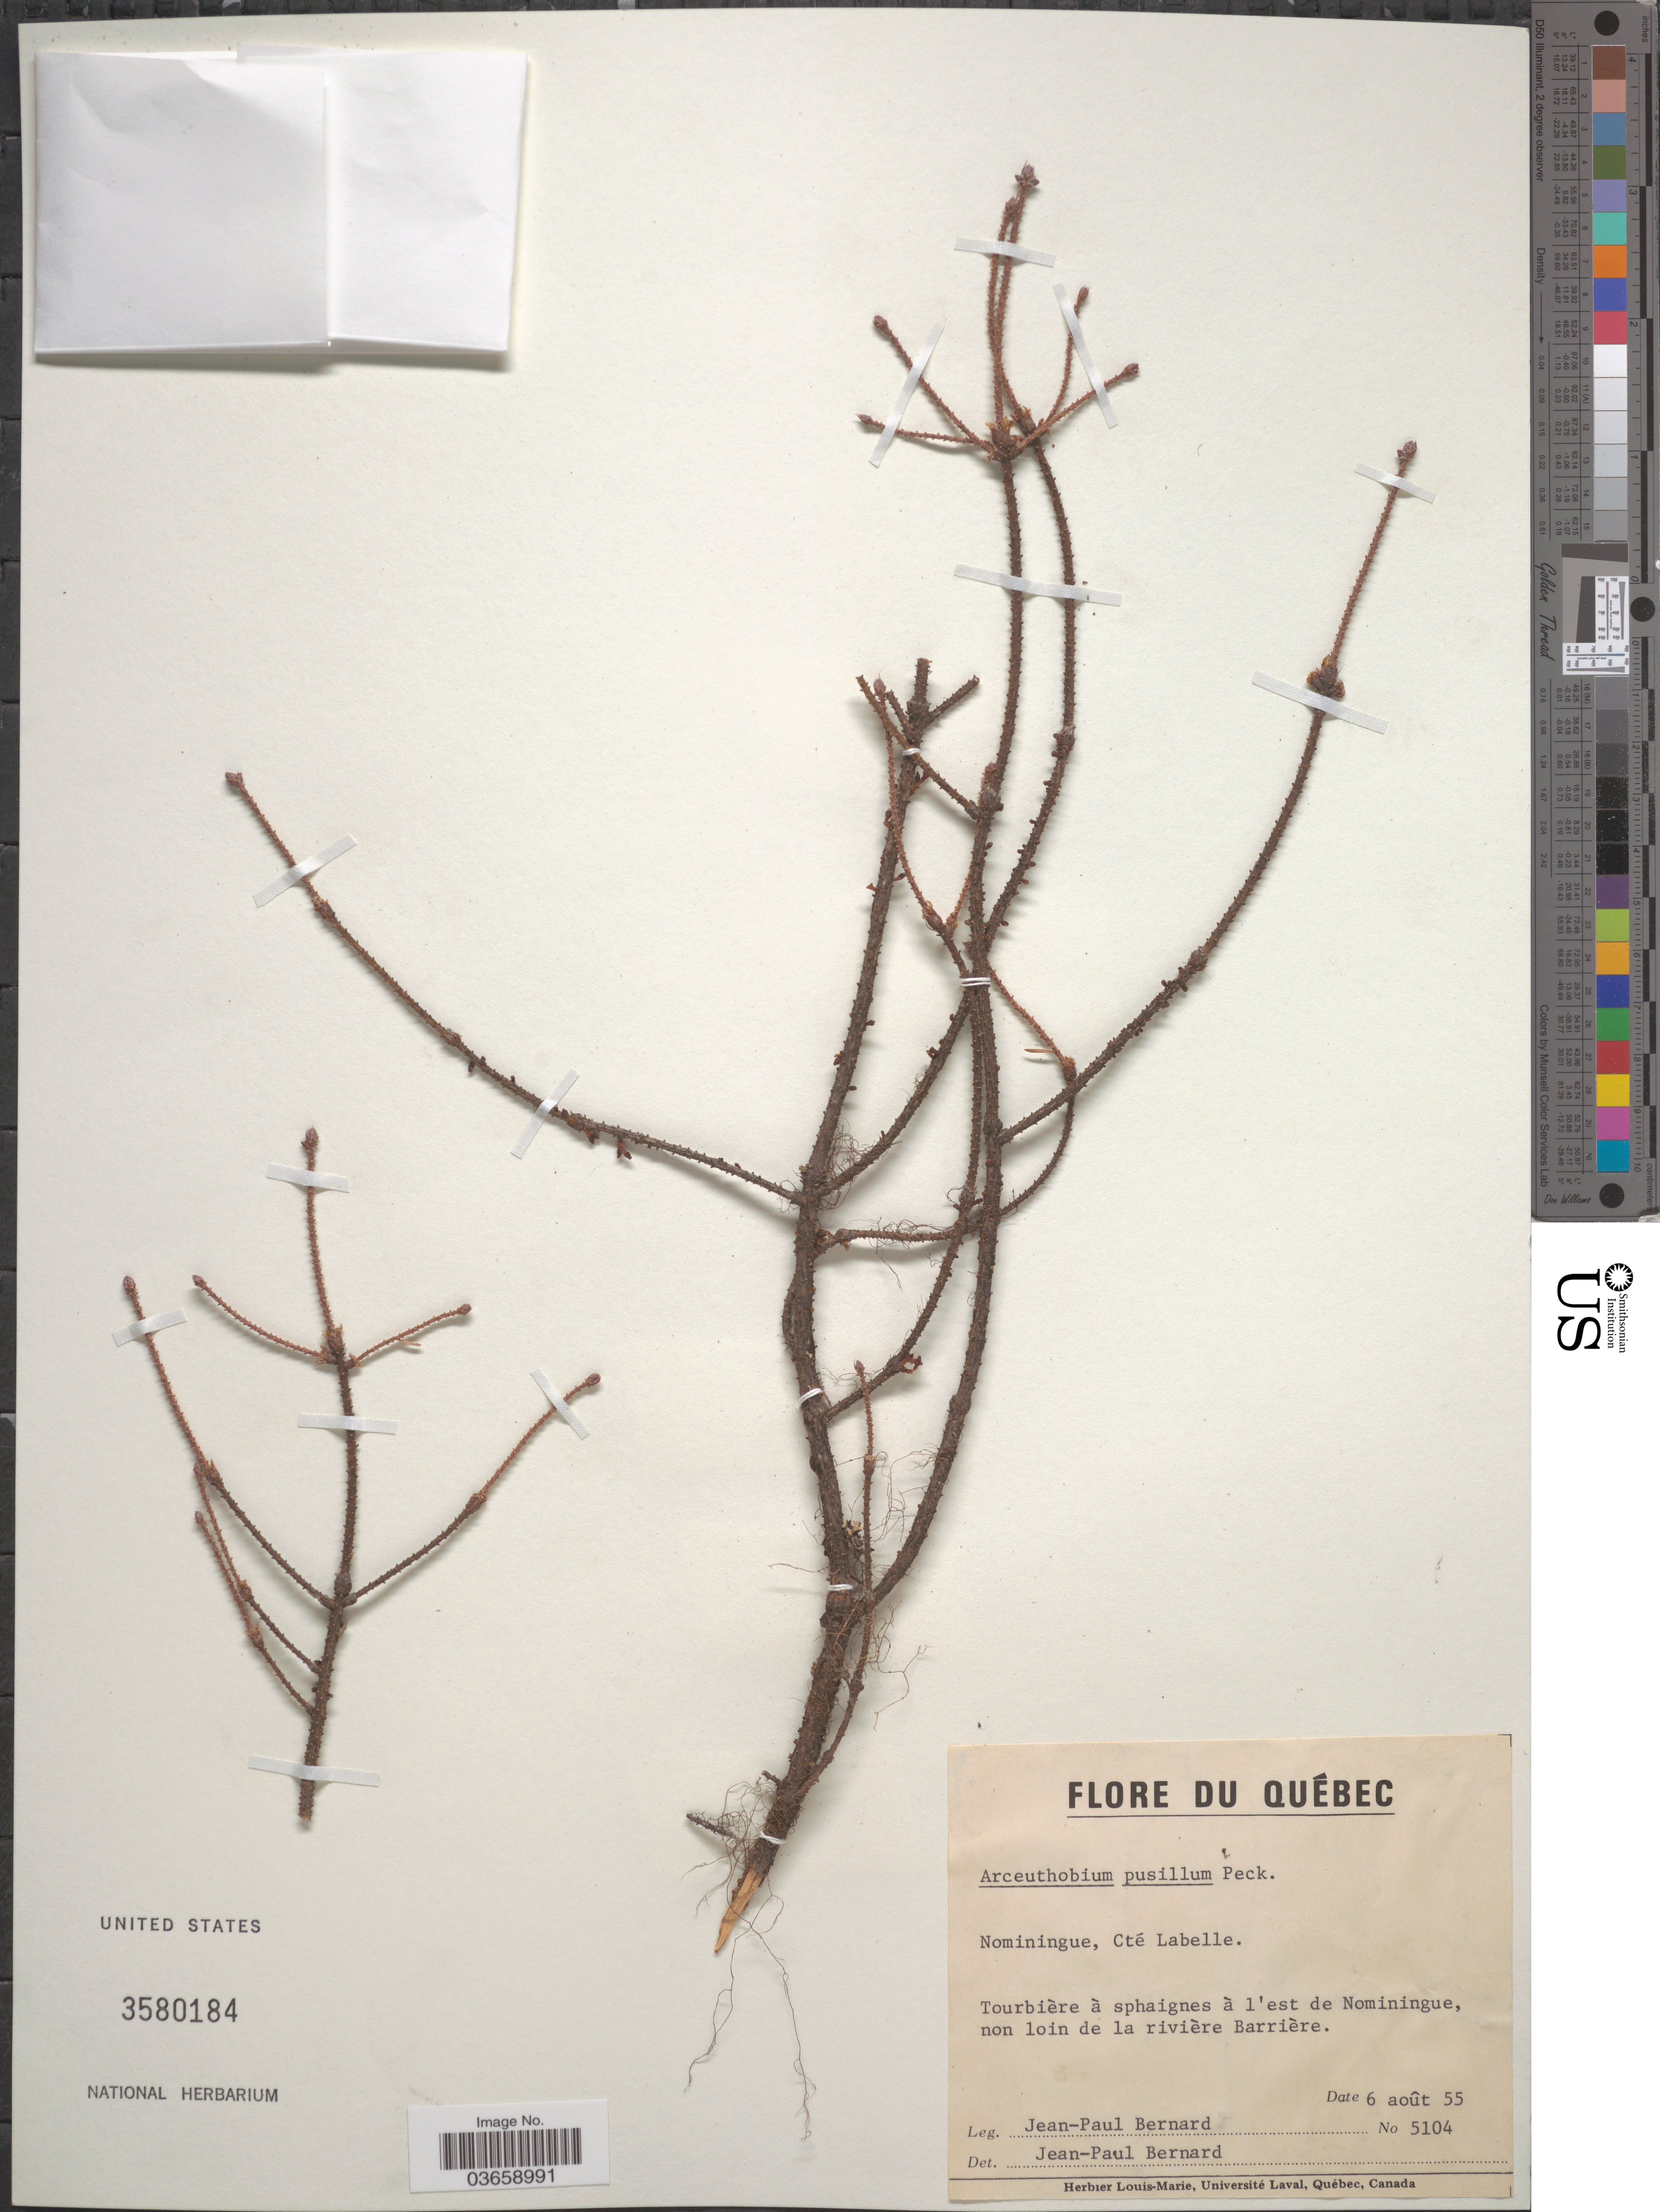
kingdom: Plantae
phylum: Tracheophyta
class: Magnoliopsida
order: Santalales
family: Viscaceae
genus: Arceuthobium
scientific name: Arceuthobium pusillum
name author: Peck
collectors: J.-P. Bernard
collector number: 5104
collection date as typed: Transcribed d/m/y: 6/8/55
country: Canada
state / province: Quebec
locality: Nominingue, Cté Labelle. Tourbière à sphaignes à l'est de Nominingue, non loin de la rivière Barrière.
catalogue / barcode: US 3580184